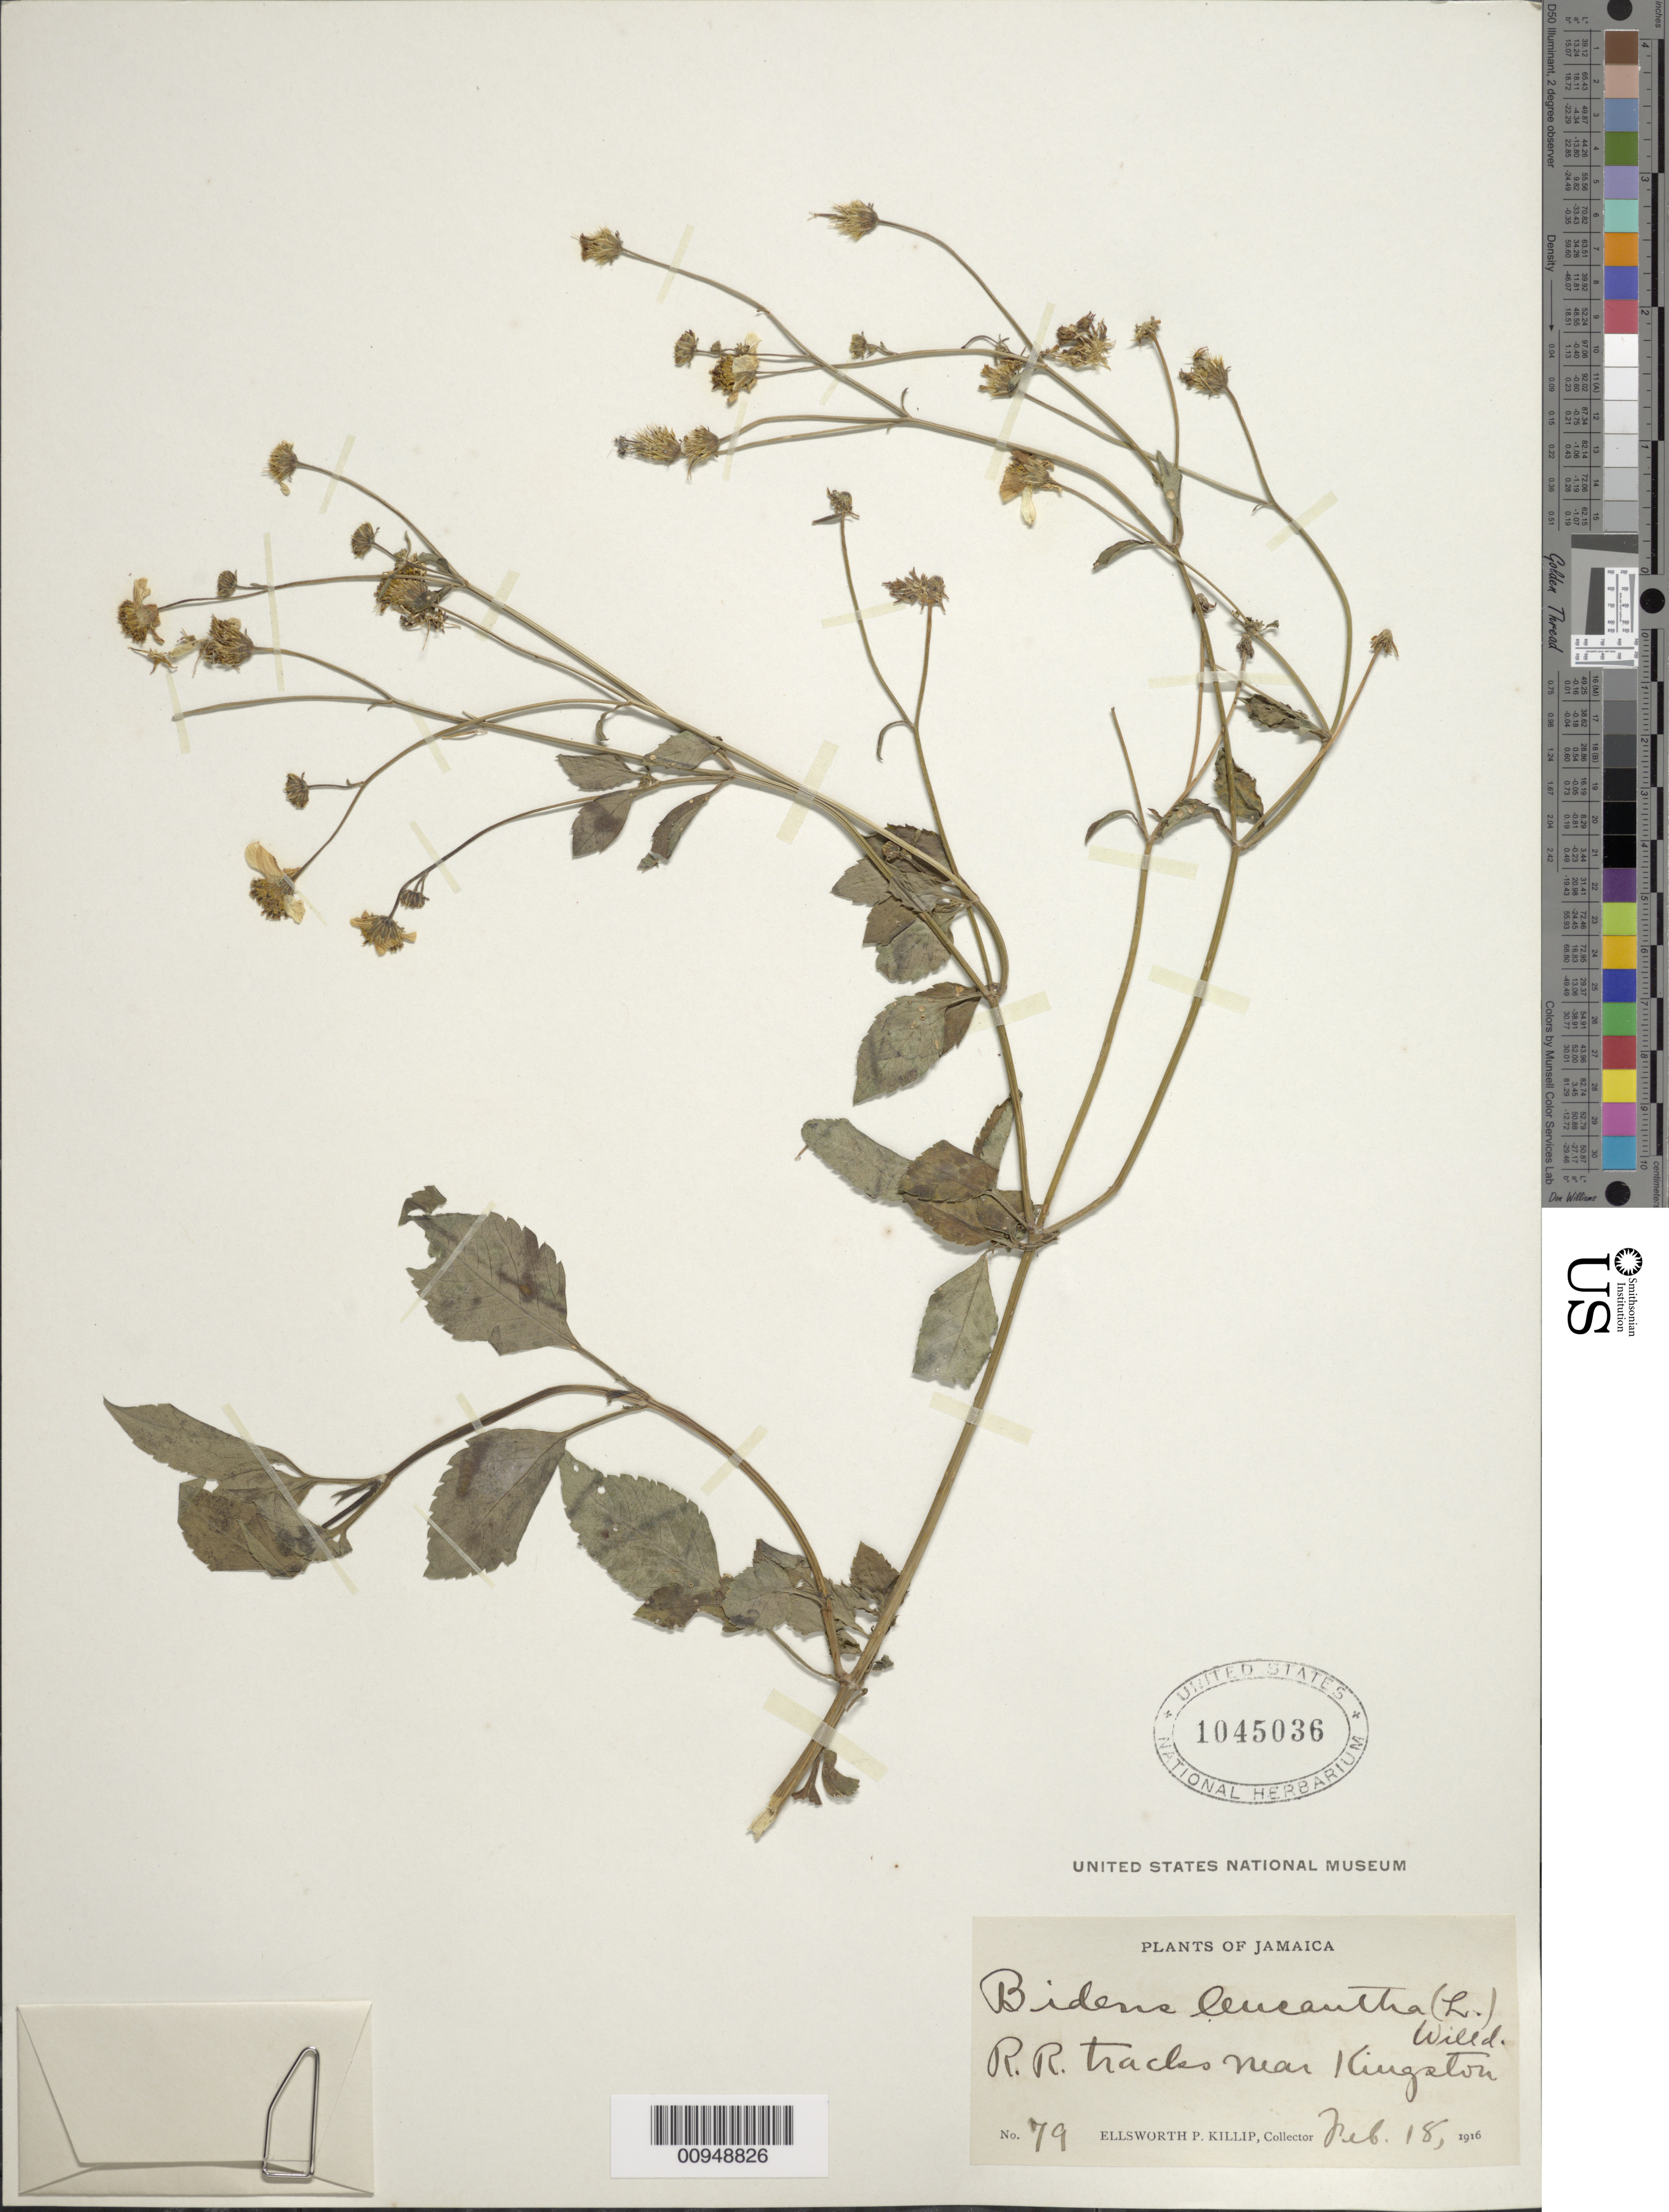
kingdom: Plantae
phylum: Tracheophyta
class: Magnoliopsida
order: Asterales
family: Asteraceae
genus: Bidens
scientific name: Bidens alba var. radiata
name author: (Sch. Bip.) R.E. Ballard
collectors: E. P. Killip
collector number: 79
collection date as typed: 18 Feb 1916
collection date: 1916-02-18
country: Jamaica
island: Jamaica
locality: Rail road tracks near Kingston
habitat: Rail road tracks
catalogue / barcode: US 1045036